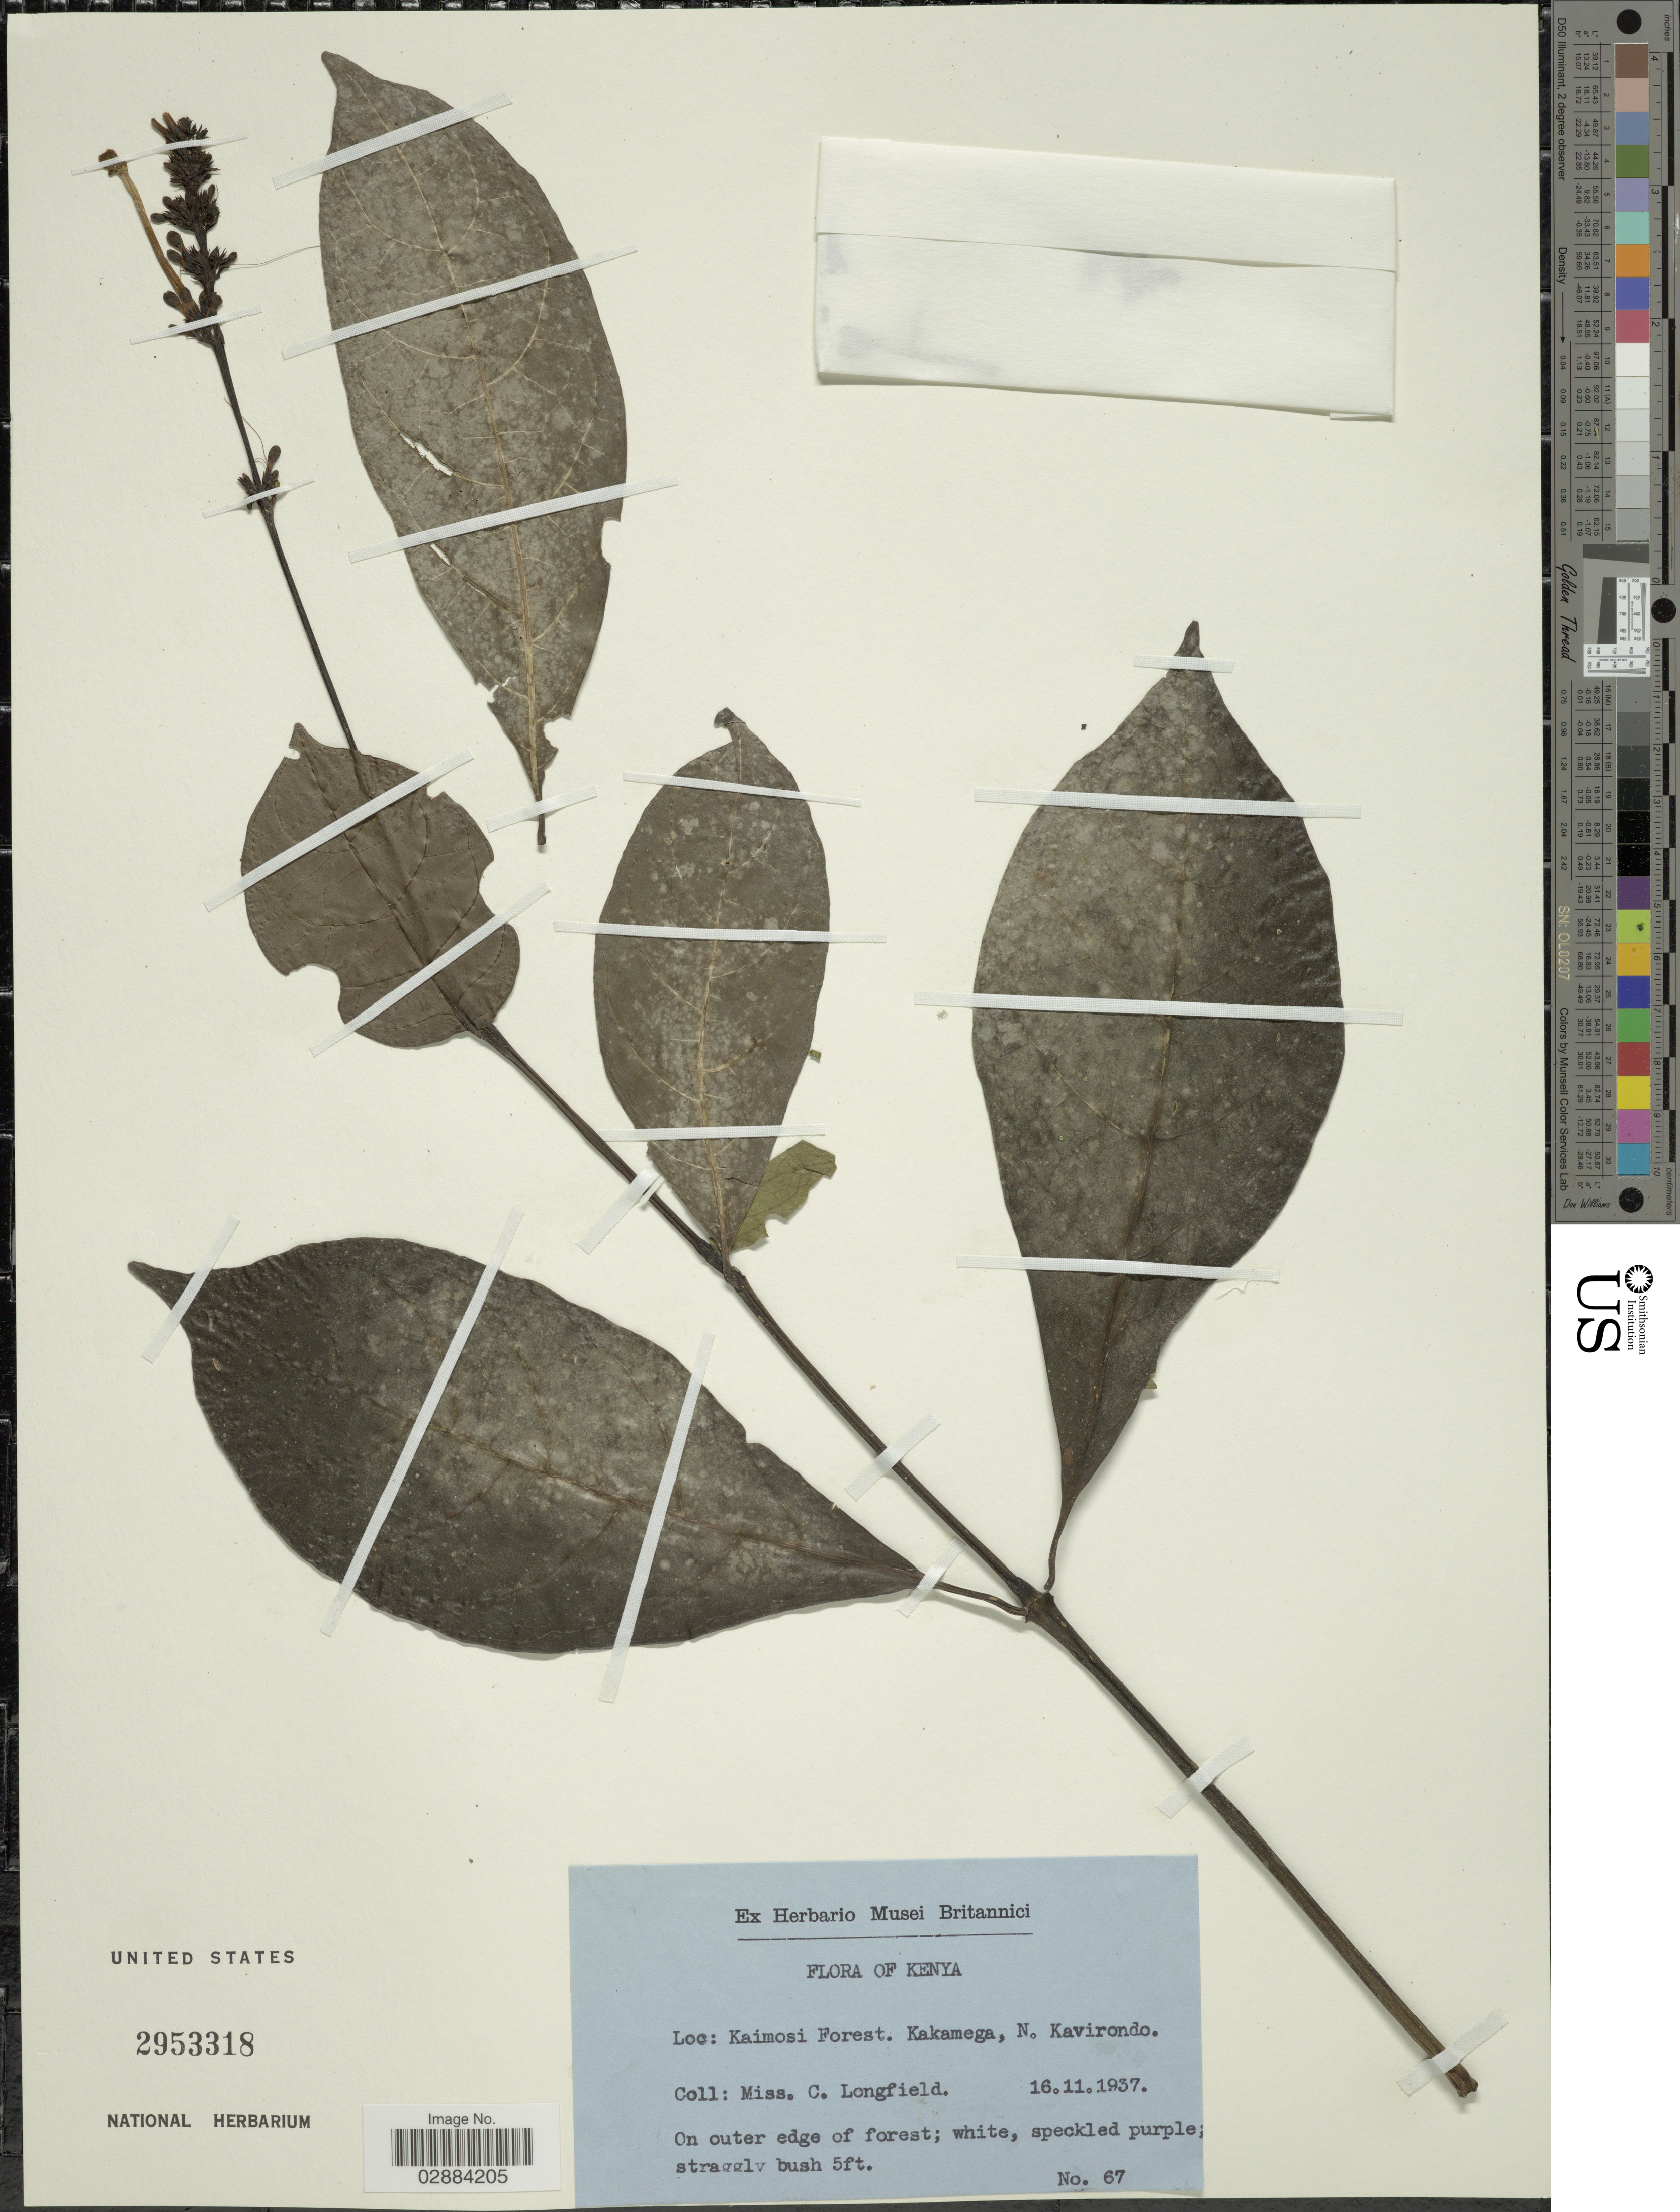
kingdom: Plantae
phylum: Tracheophyta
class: Magnoliopsida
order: Lamiales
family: Acanthaceae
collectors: C. Longfield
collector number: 67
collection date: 1937-11-16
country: Kenya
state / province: Kakamega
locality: Kaimosi Forest. Kakamega, N. Kavirondo.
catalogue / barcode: US 2953318